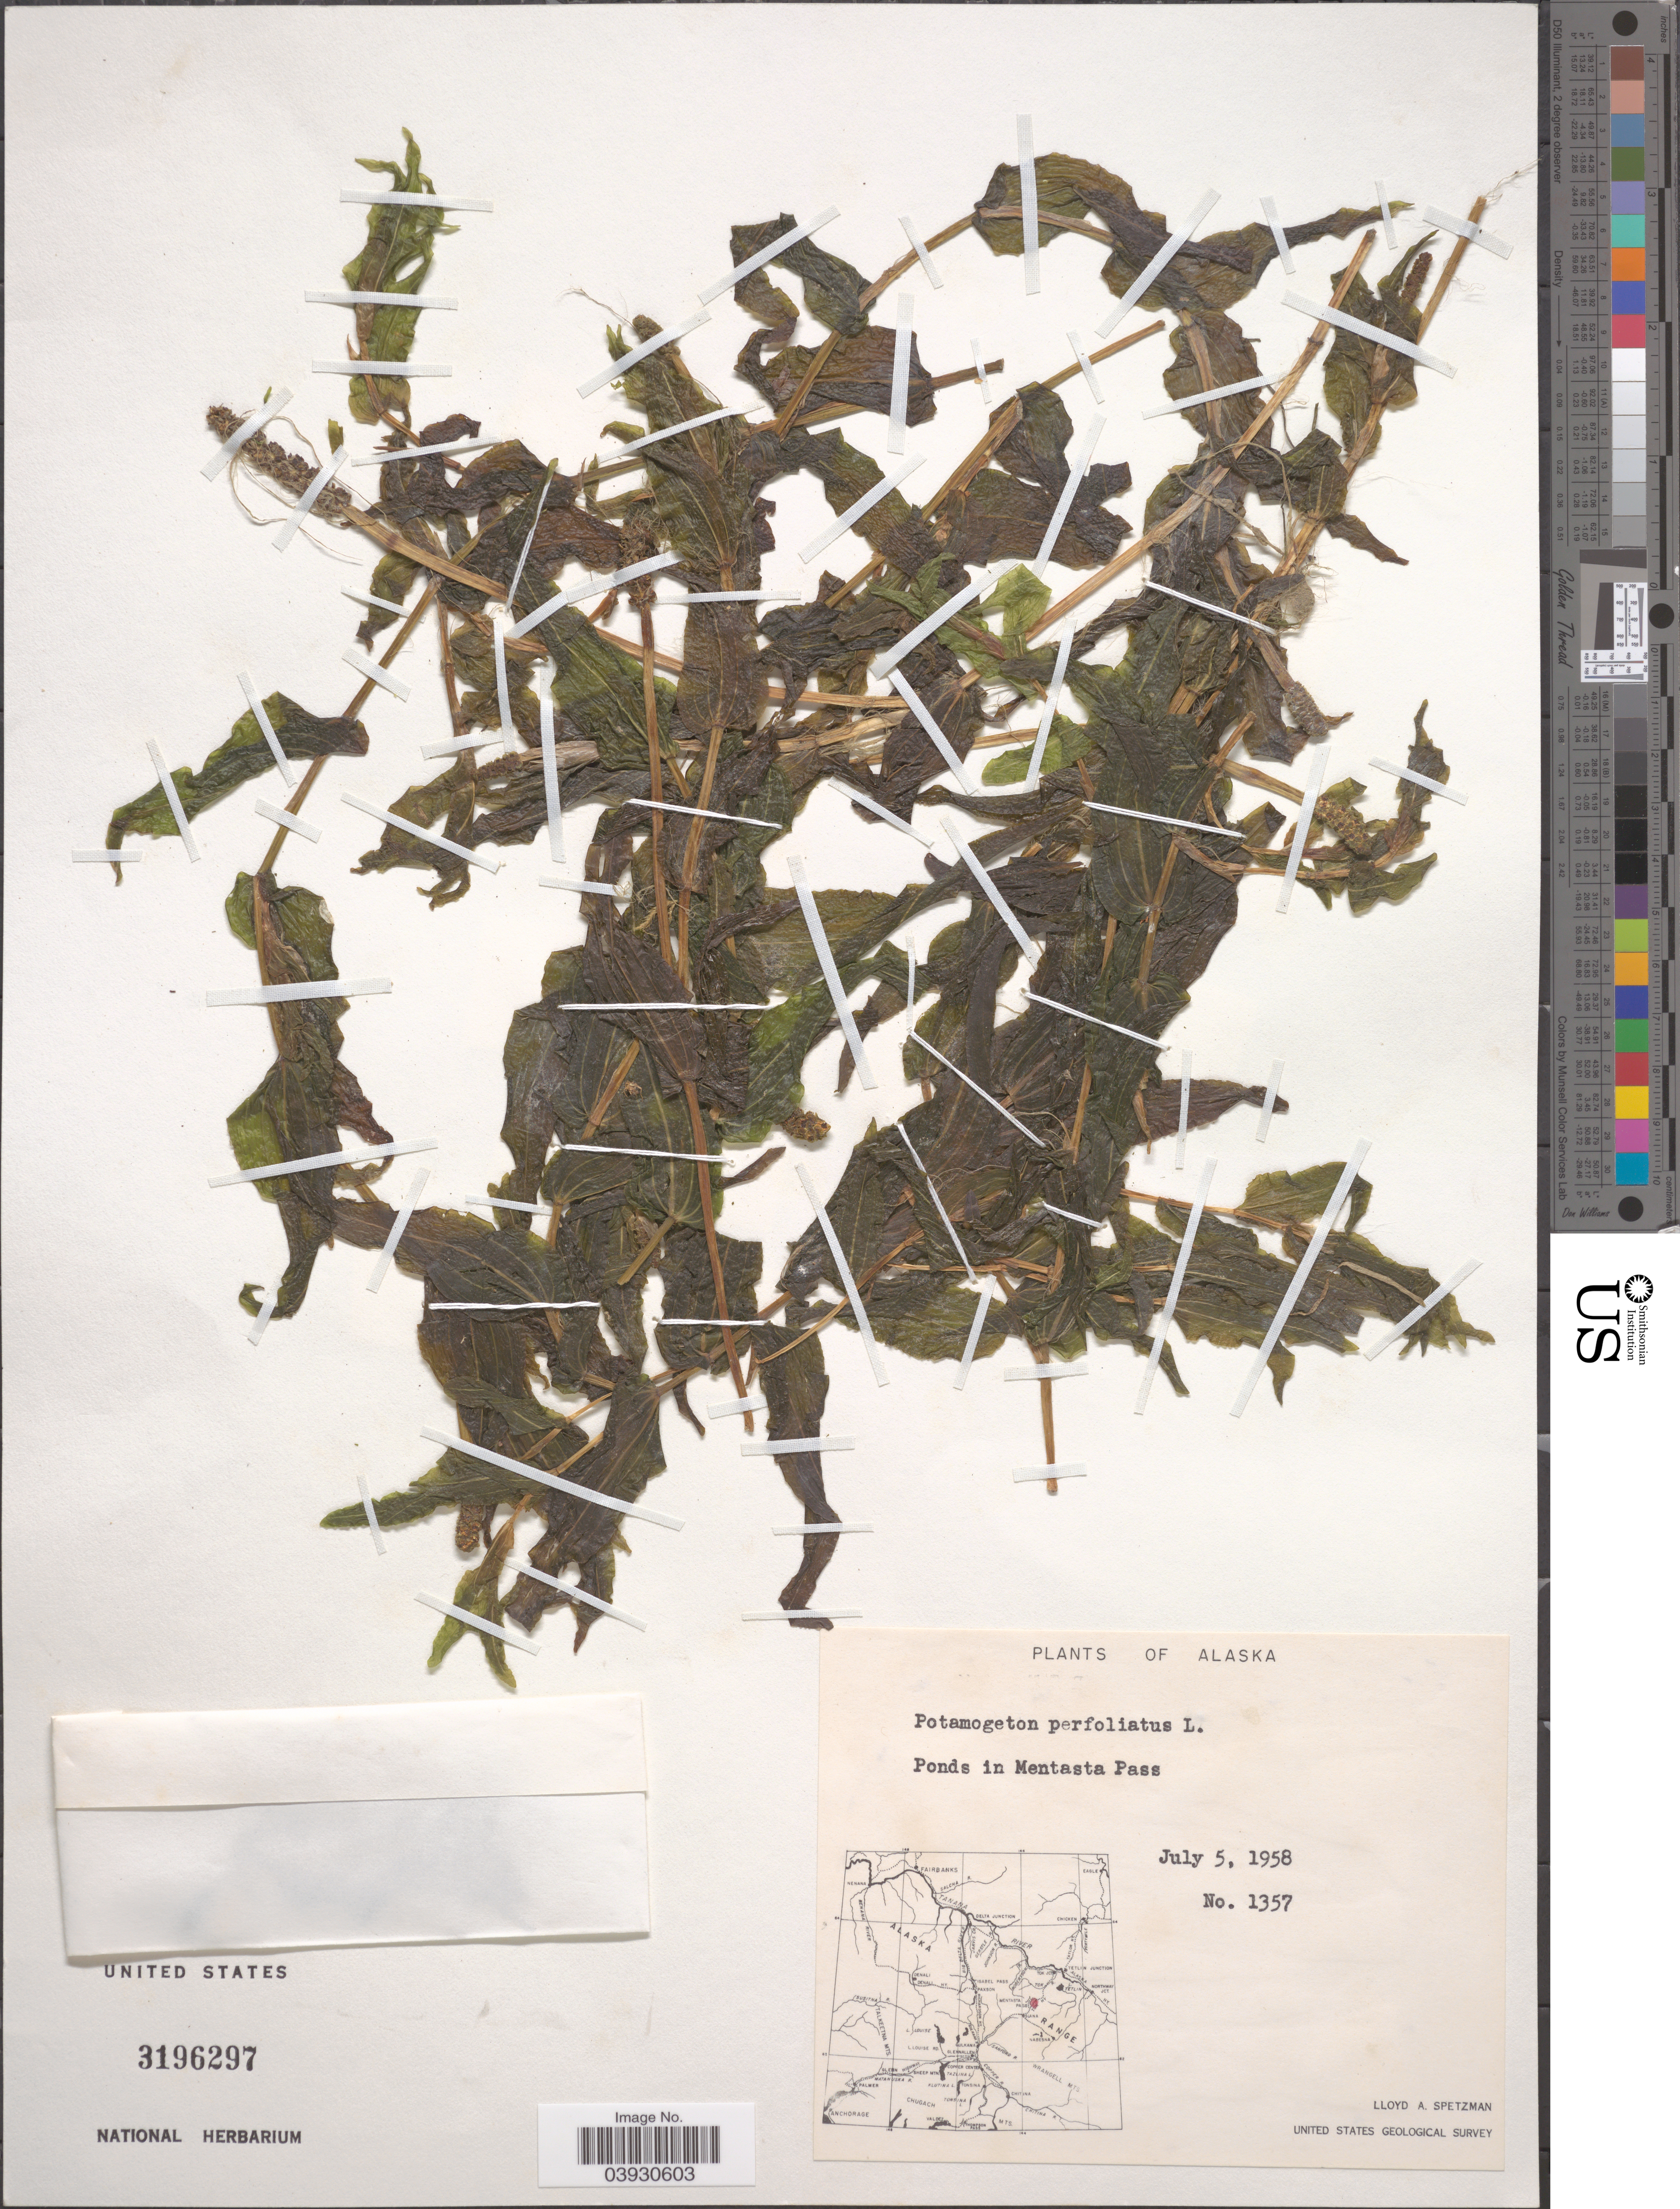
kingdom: Plantae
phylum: Tracheophyta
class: Liliopsida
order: Alismatales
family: Potamogetonaceae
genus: Potamogeton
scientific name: Potamogeton perfoliatus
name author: L.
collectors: L. Spetzman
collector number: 1357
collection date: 1958-07-05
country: United States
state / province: Alaska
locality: Ponds in Mentasta Pass.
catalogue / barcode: US 3196297